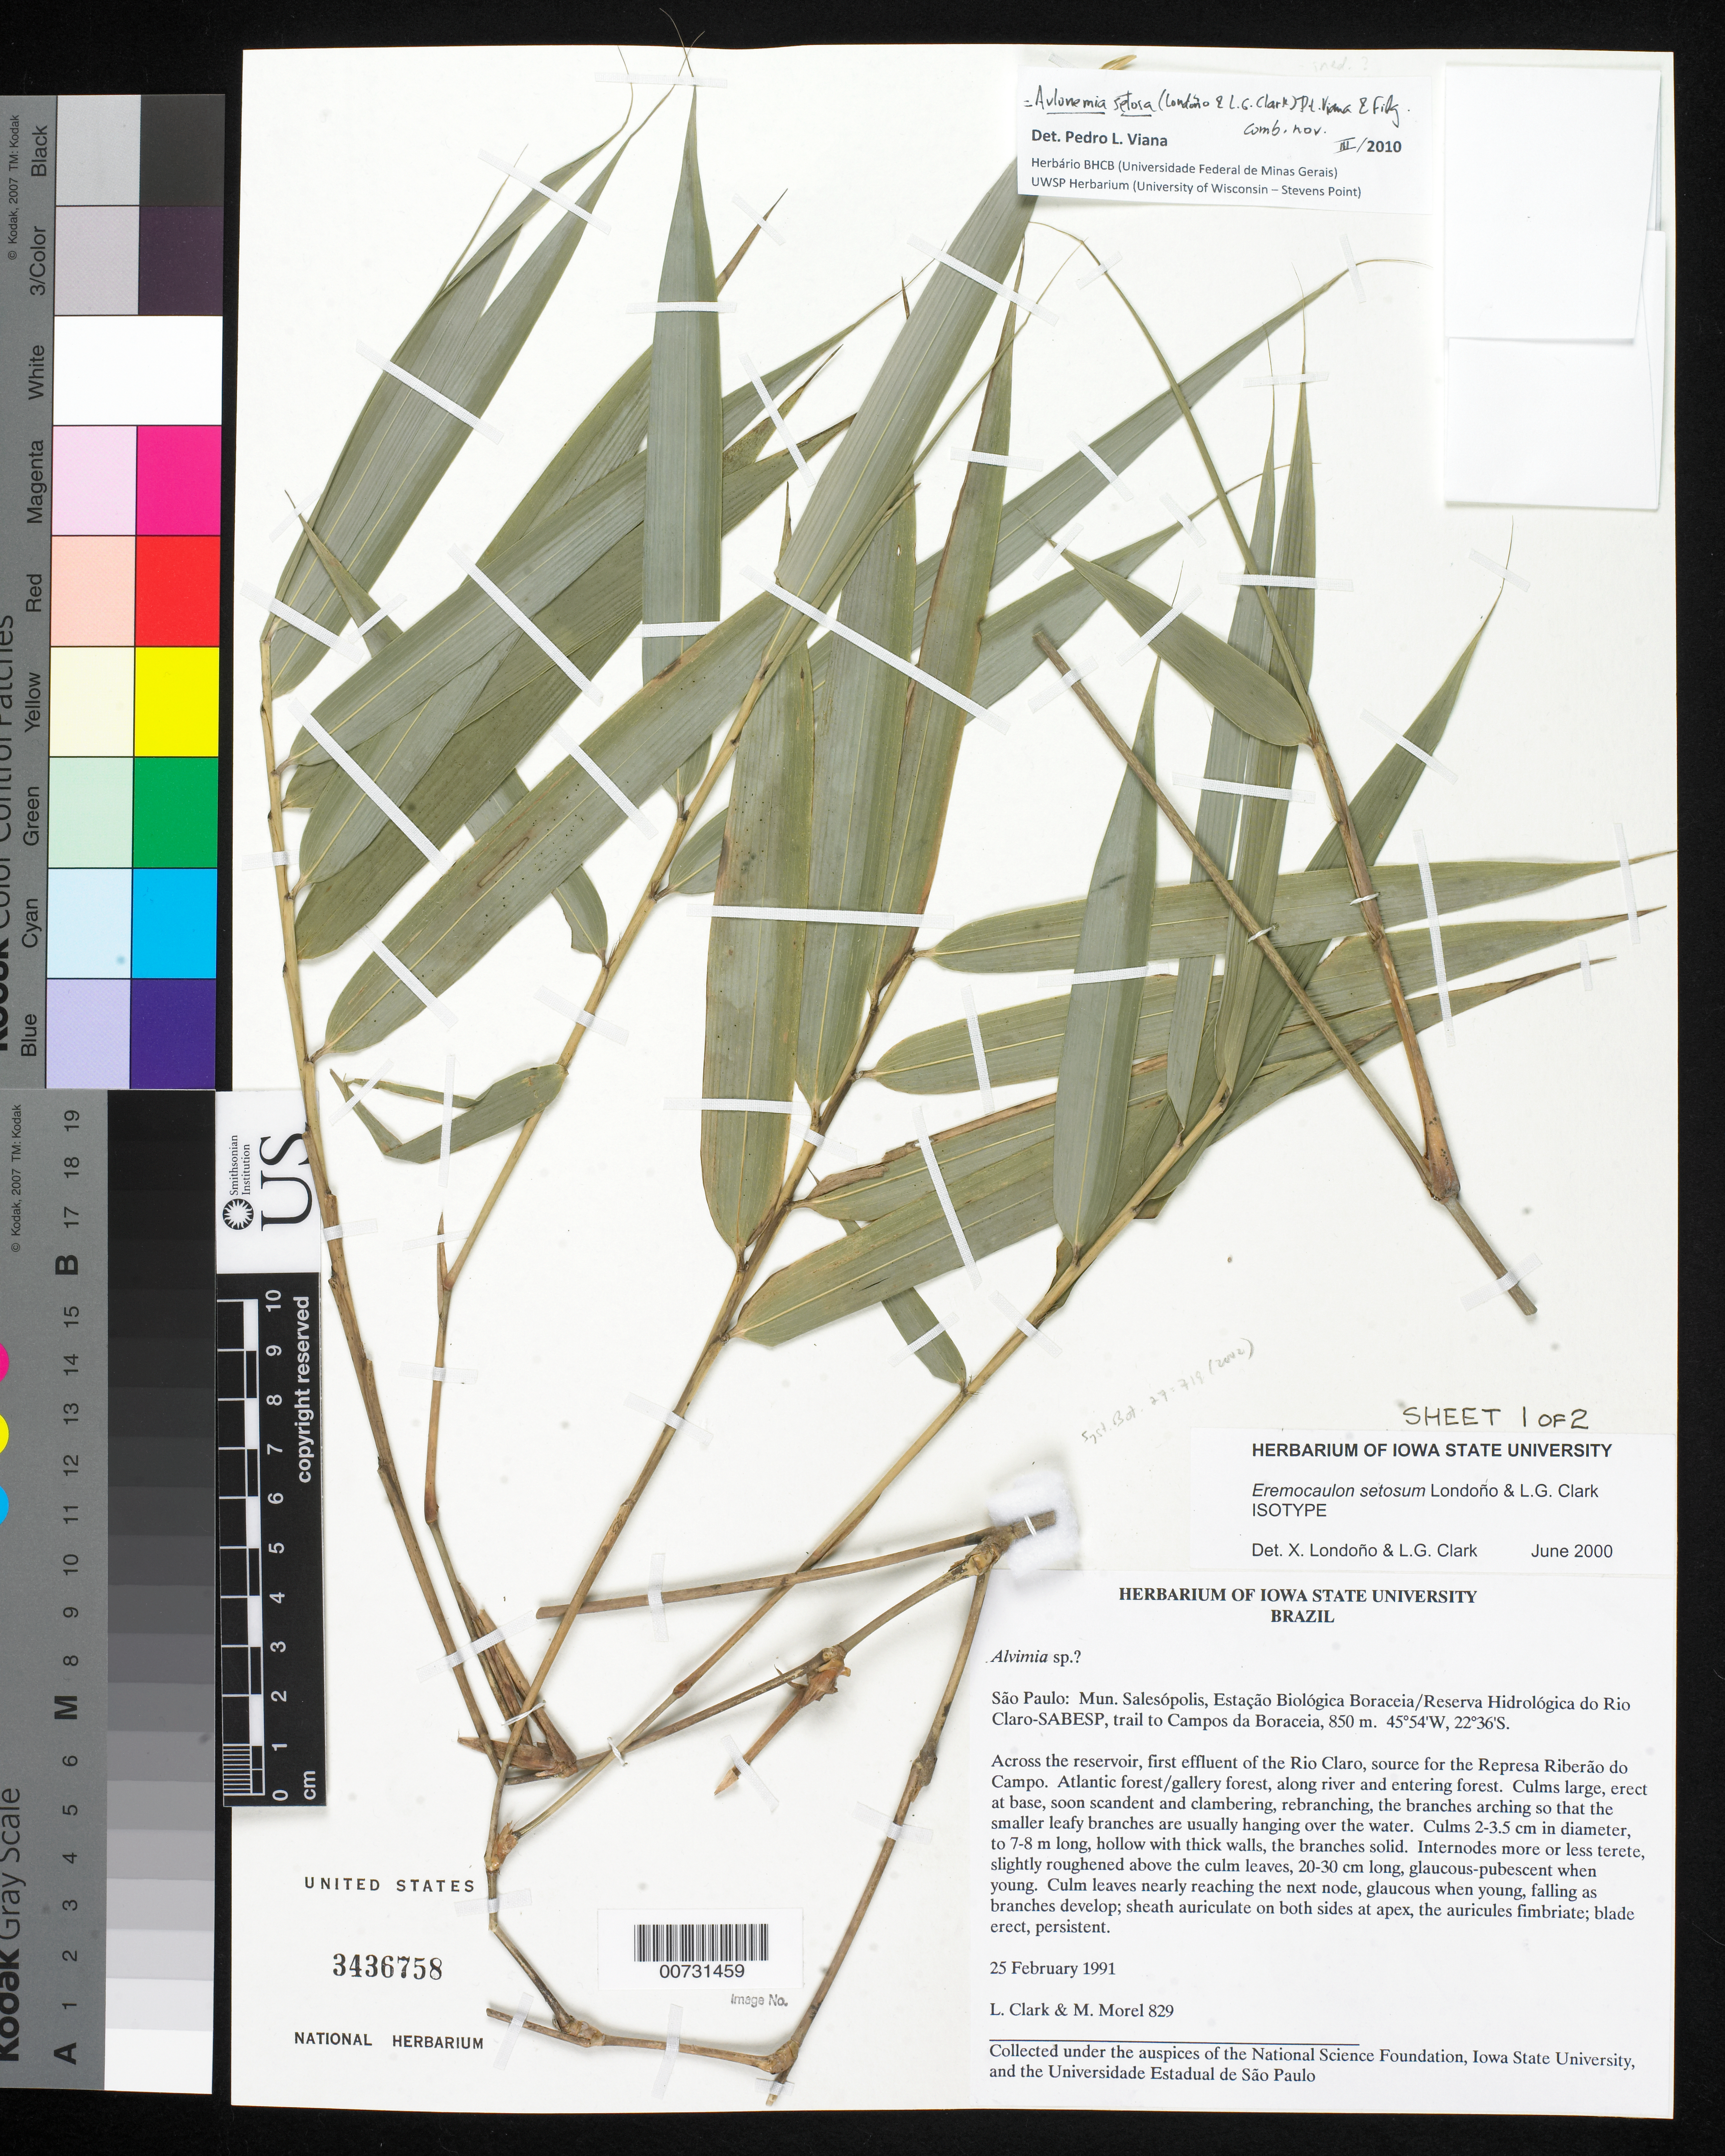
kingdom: Plantae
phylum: Tracheophyta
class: Liliopsida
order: Poales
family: Poaceae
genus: Eremocaulon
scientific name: Eremocaulon setosum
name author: Londoño & L.G. Clark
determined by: Viana, P. L.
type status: Isotype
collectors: L. Clark & M. Morel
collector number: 829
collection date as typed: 25 Feb 1991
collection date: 1991-02-25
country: Brazil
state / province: São Paulo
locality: São Paulo: Mun. Salesópolis, Estaçao Biológica Boraceia/Reserva Hidrológica do Rio Claro-SABESP, trail to Campos da Boraceia. Across the reservoir, first effluent of the Rio Claro, source for the Represa Riberão do Campo.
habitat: Atlantic forest/gallery forest, along river and entering forest.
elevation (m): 850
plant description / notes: Holotype at SP.; Mounted on 2 sheets.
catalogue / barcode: US 3436758